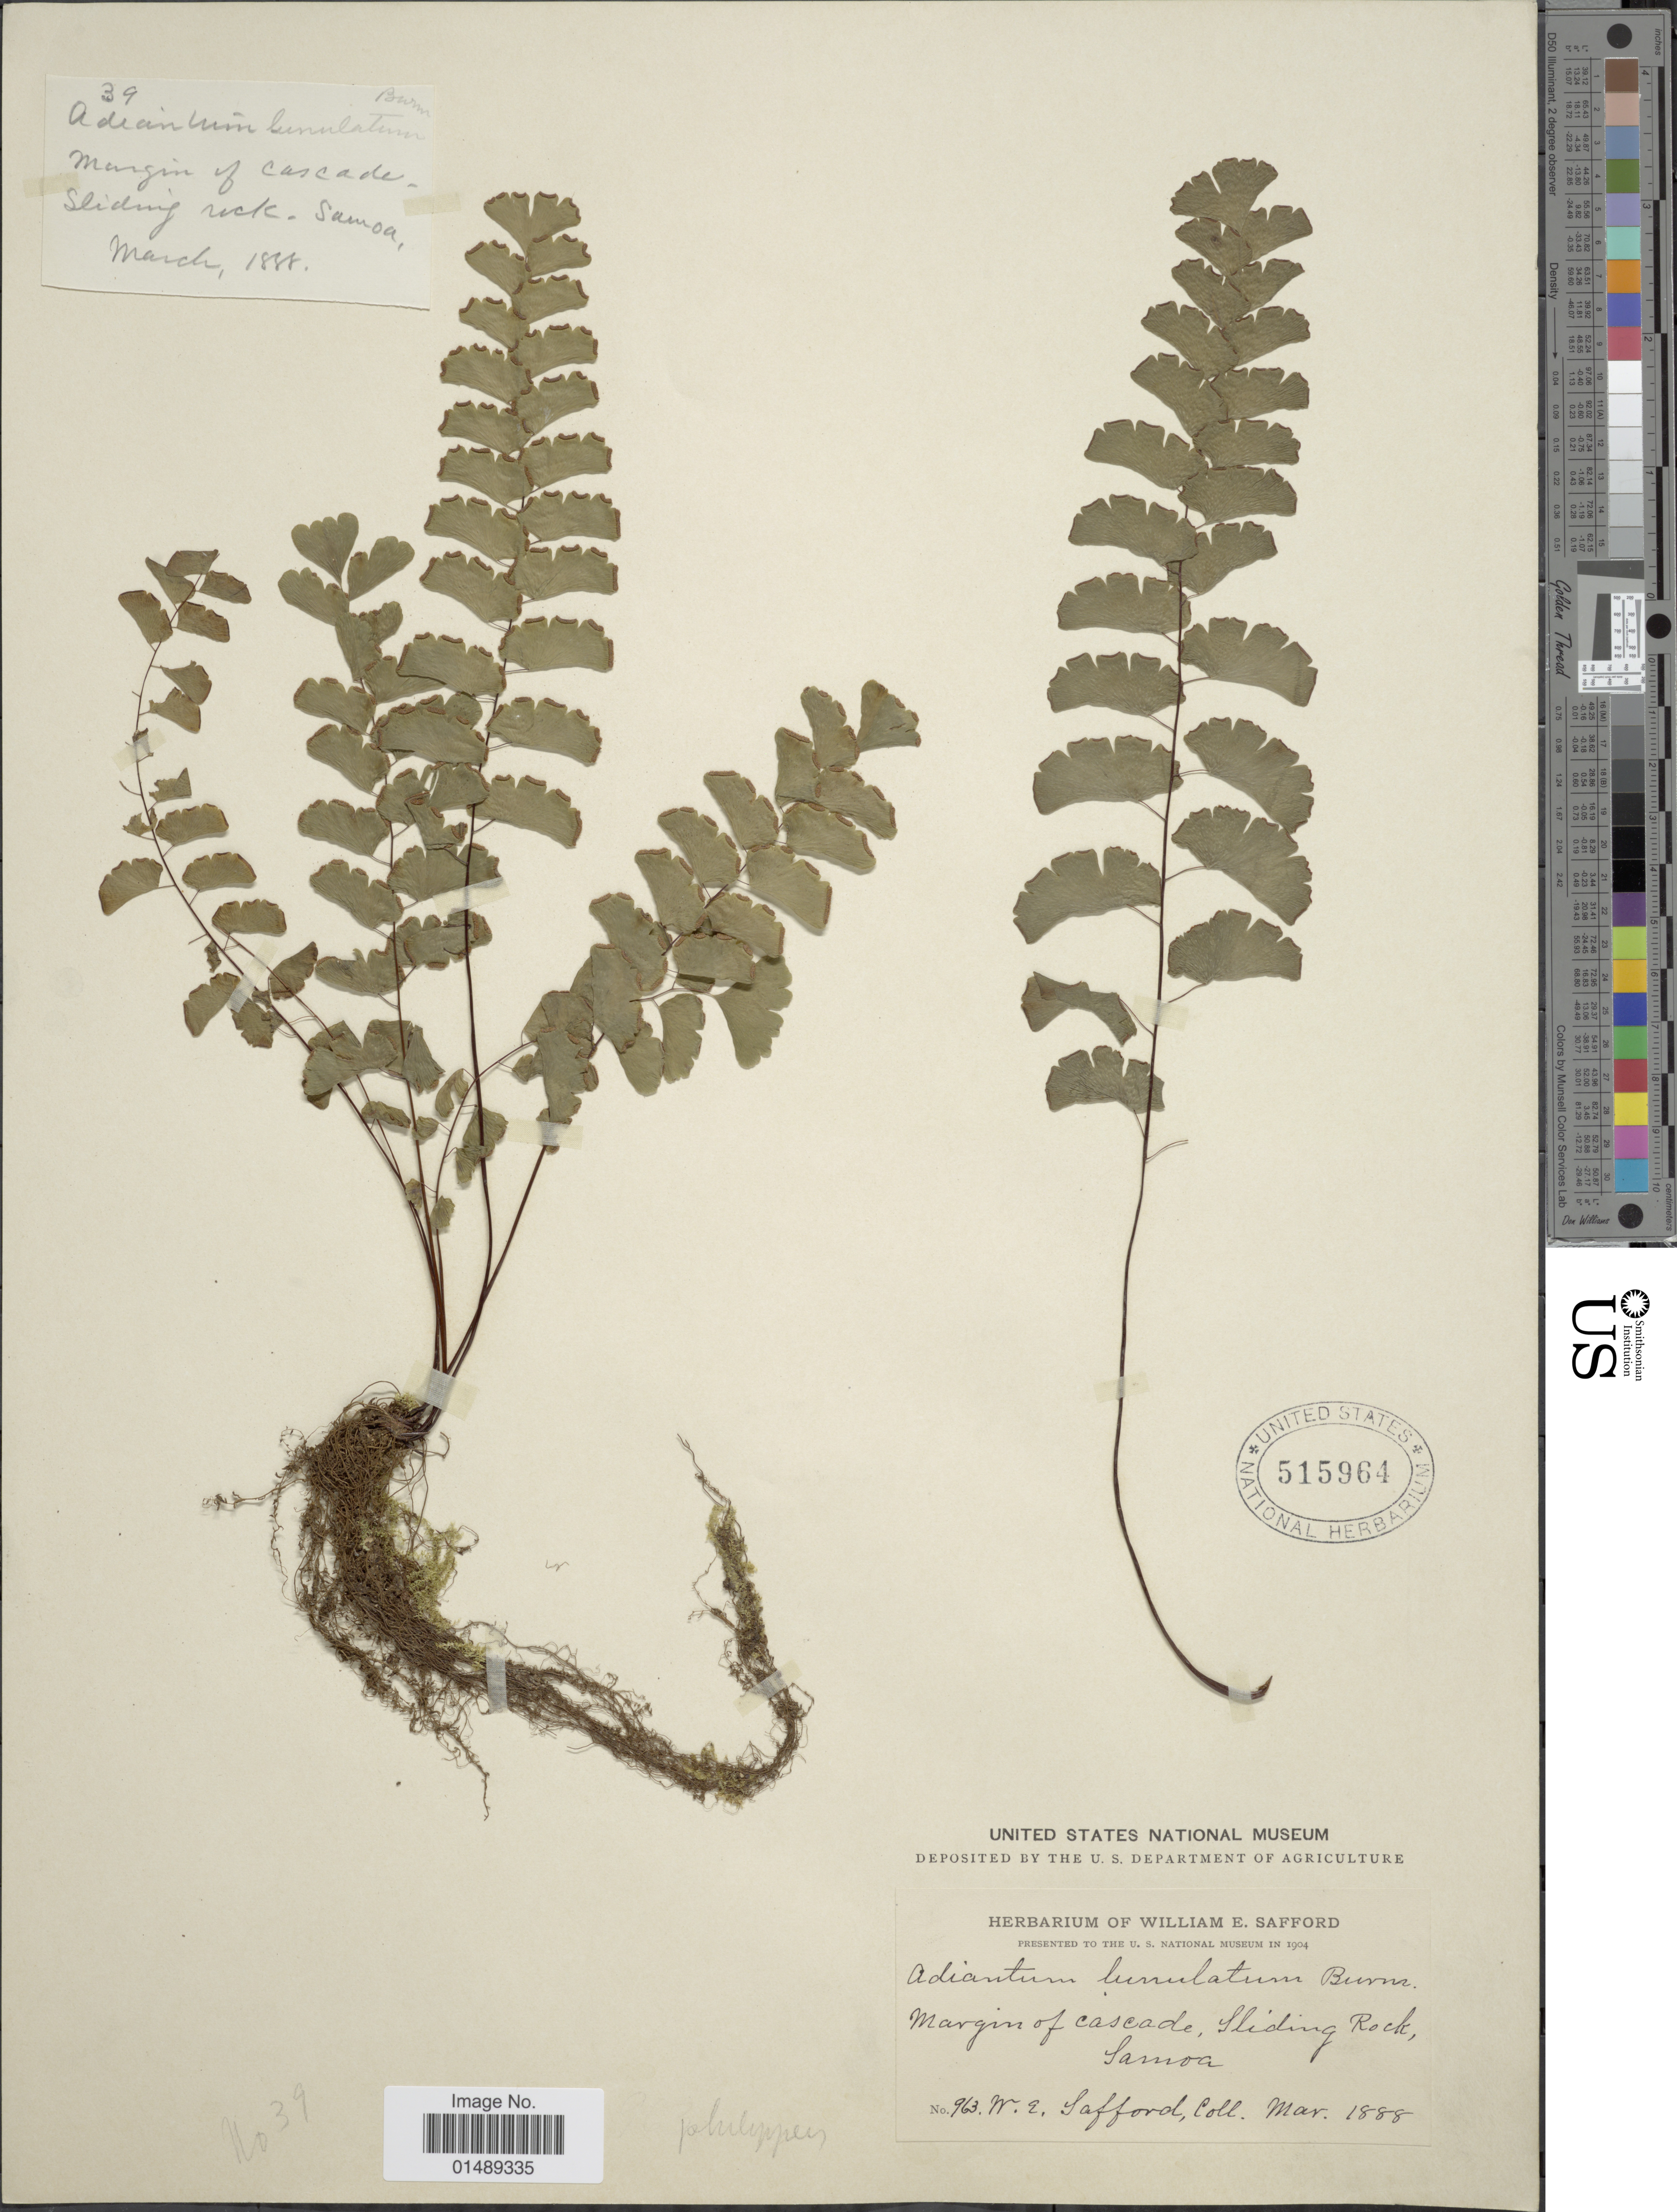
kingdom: Plantae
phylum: Tracheophyta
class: Polypodiopsida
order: Polypodiales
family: Pteridaceae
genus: Adiantum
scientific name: Adiantum philippense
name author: L.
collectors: W. E. Safford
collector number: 963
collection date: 1888-03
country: American Samoa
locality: Margin of cascade, sliding rock, Samoa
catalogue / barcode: US 515964